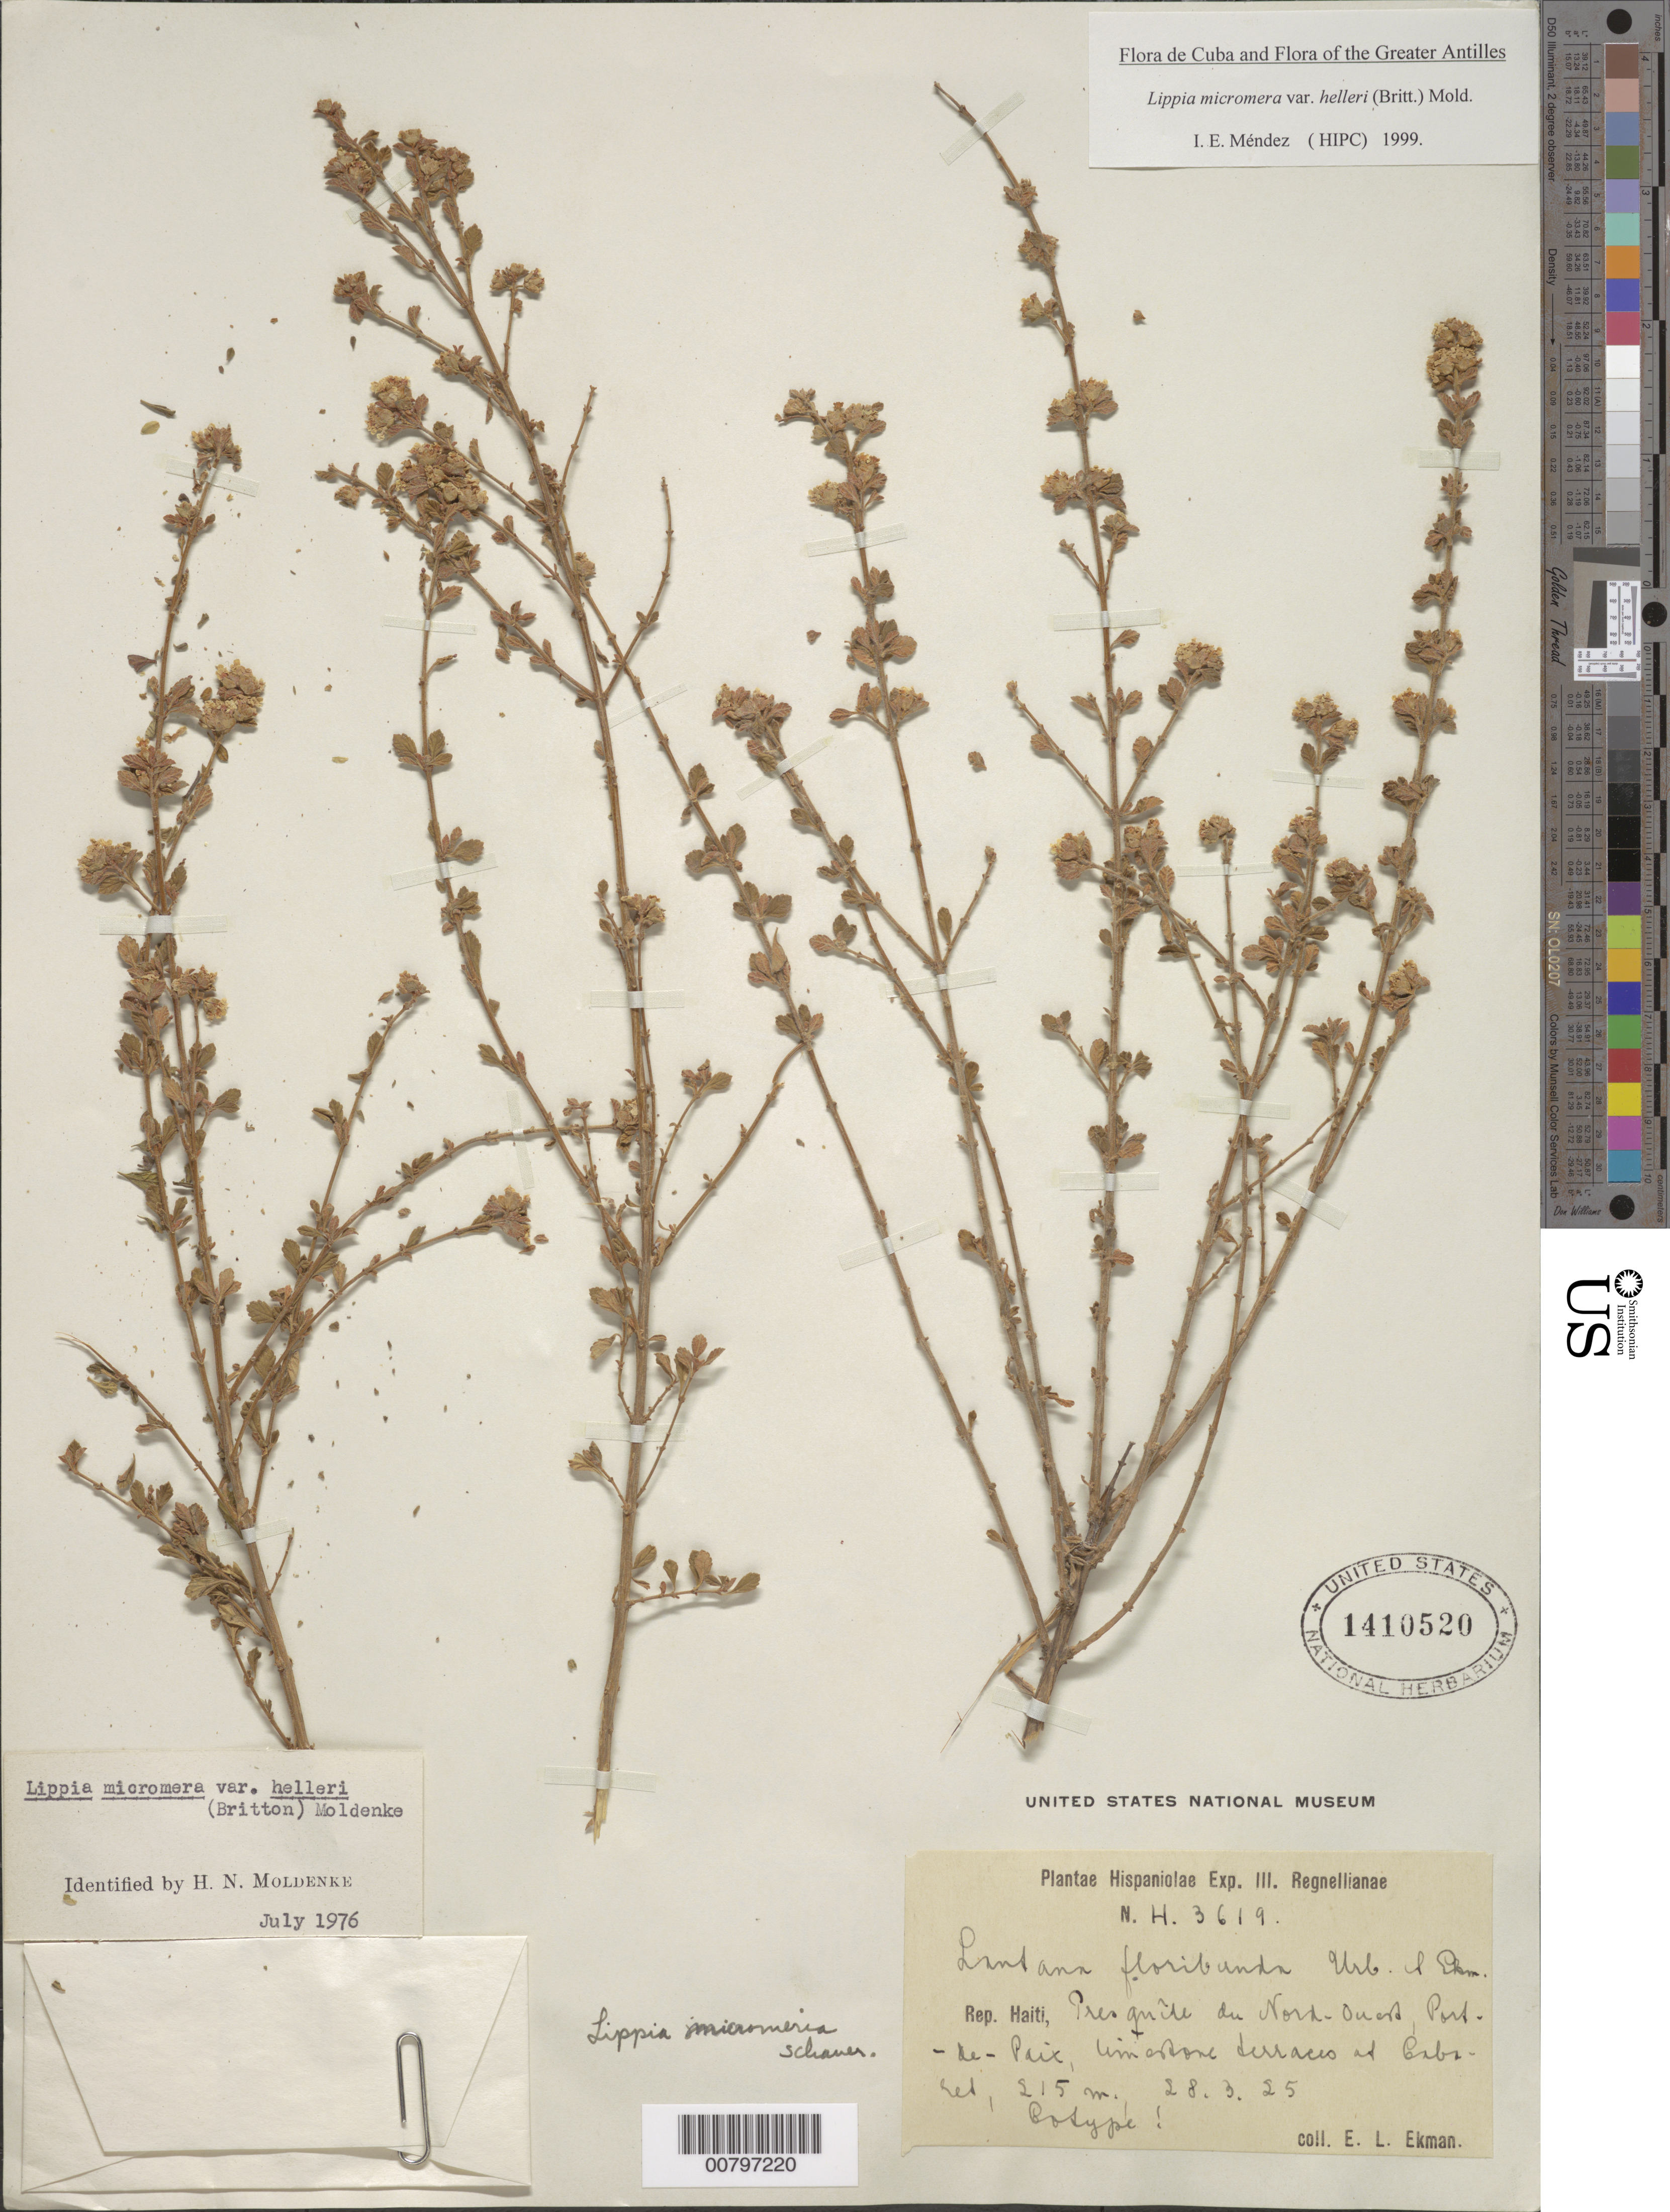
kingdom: Plantae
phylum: Tracheophyta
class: Magnoliopsida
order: Lamiales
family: Verbenaceae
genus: Lippia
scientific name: Lippia micromera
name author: Schauer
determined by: Moldenke, H. N.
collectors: E. L. Ekman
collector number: H 3619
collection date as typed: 28 Mar 1925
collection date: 1925-03-28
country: Haiti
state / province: Nord-Ouest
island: Hispaniola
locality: Port-de-Paix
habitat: Limestone terraces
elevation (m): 215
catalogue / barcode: US 1410520